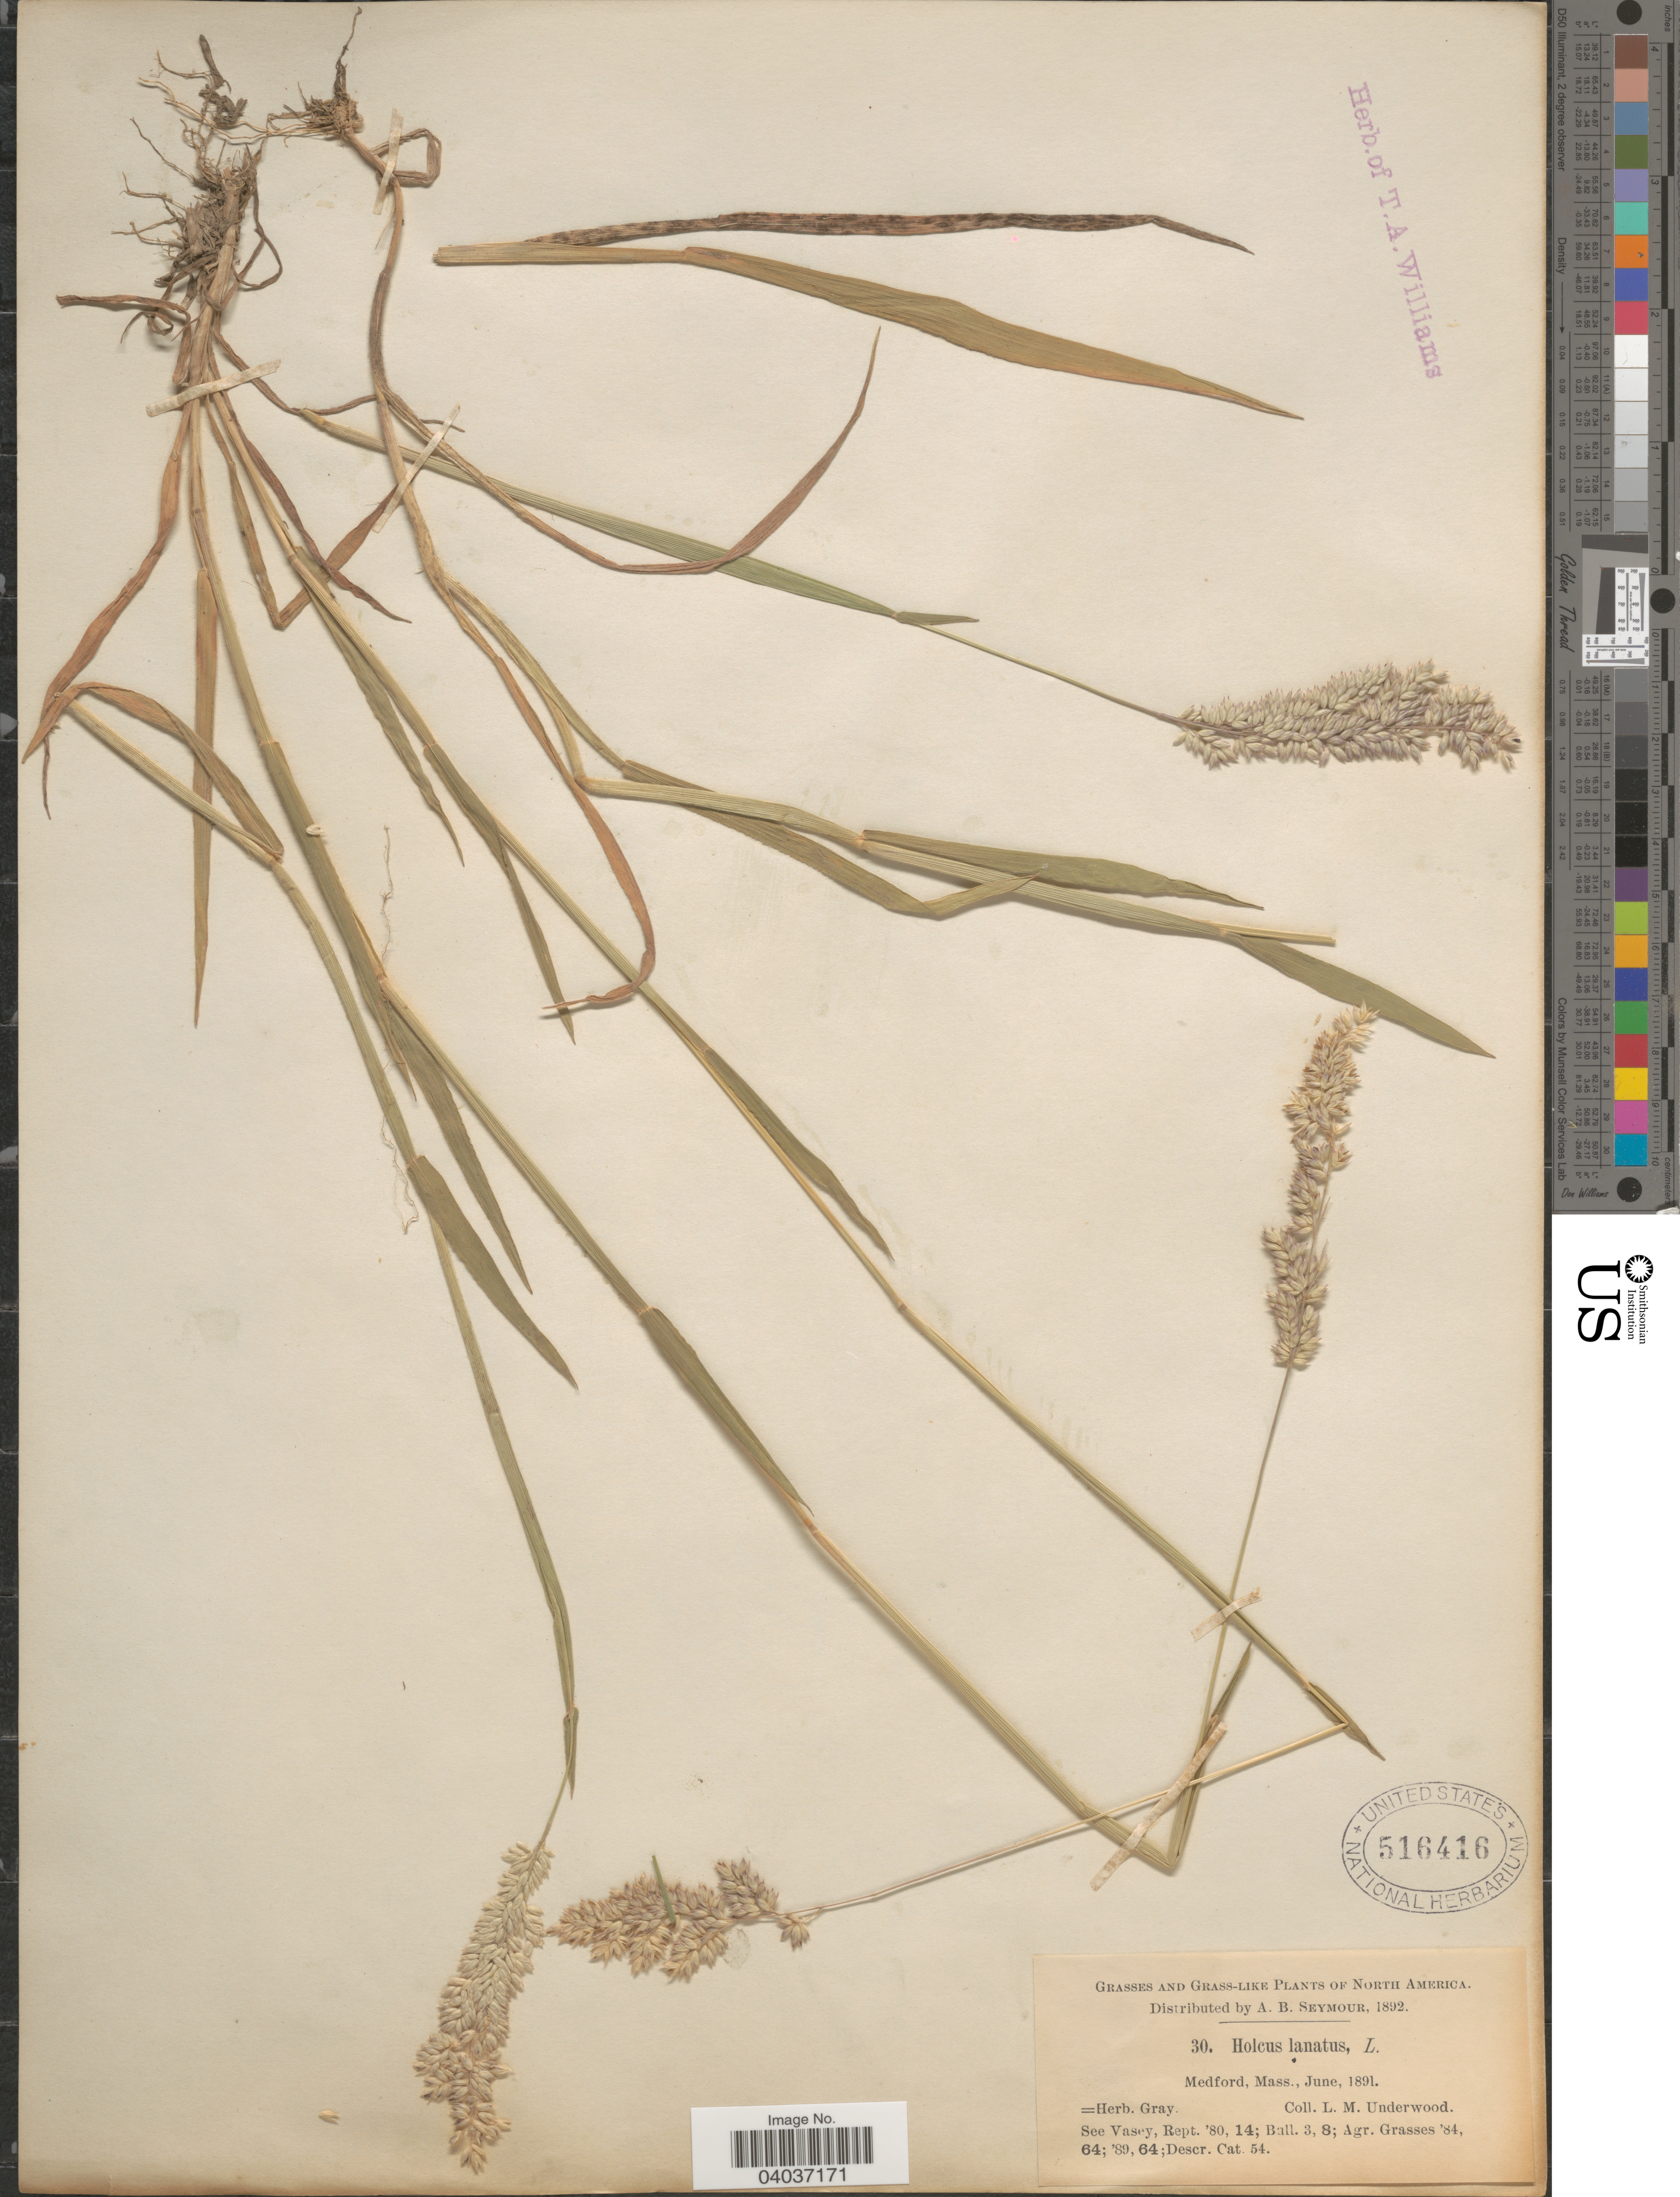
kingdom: Plantae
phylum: Tracheophyta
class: Liliopsida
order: Poales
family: Poaceae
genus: Holcus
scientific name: Holcus lanatus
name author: L.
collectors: L. M. Underwood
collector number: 30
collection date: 1891-06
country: United States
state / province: Massachusetts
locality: Medford.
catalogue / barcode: US 516416